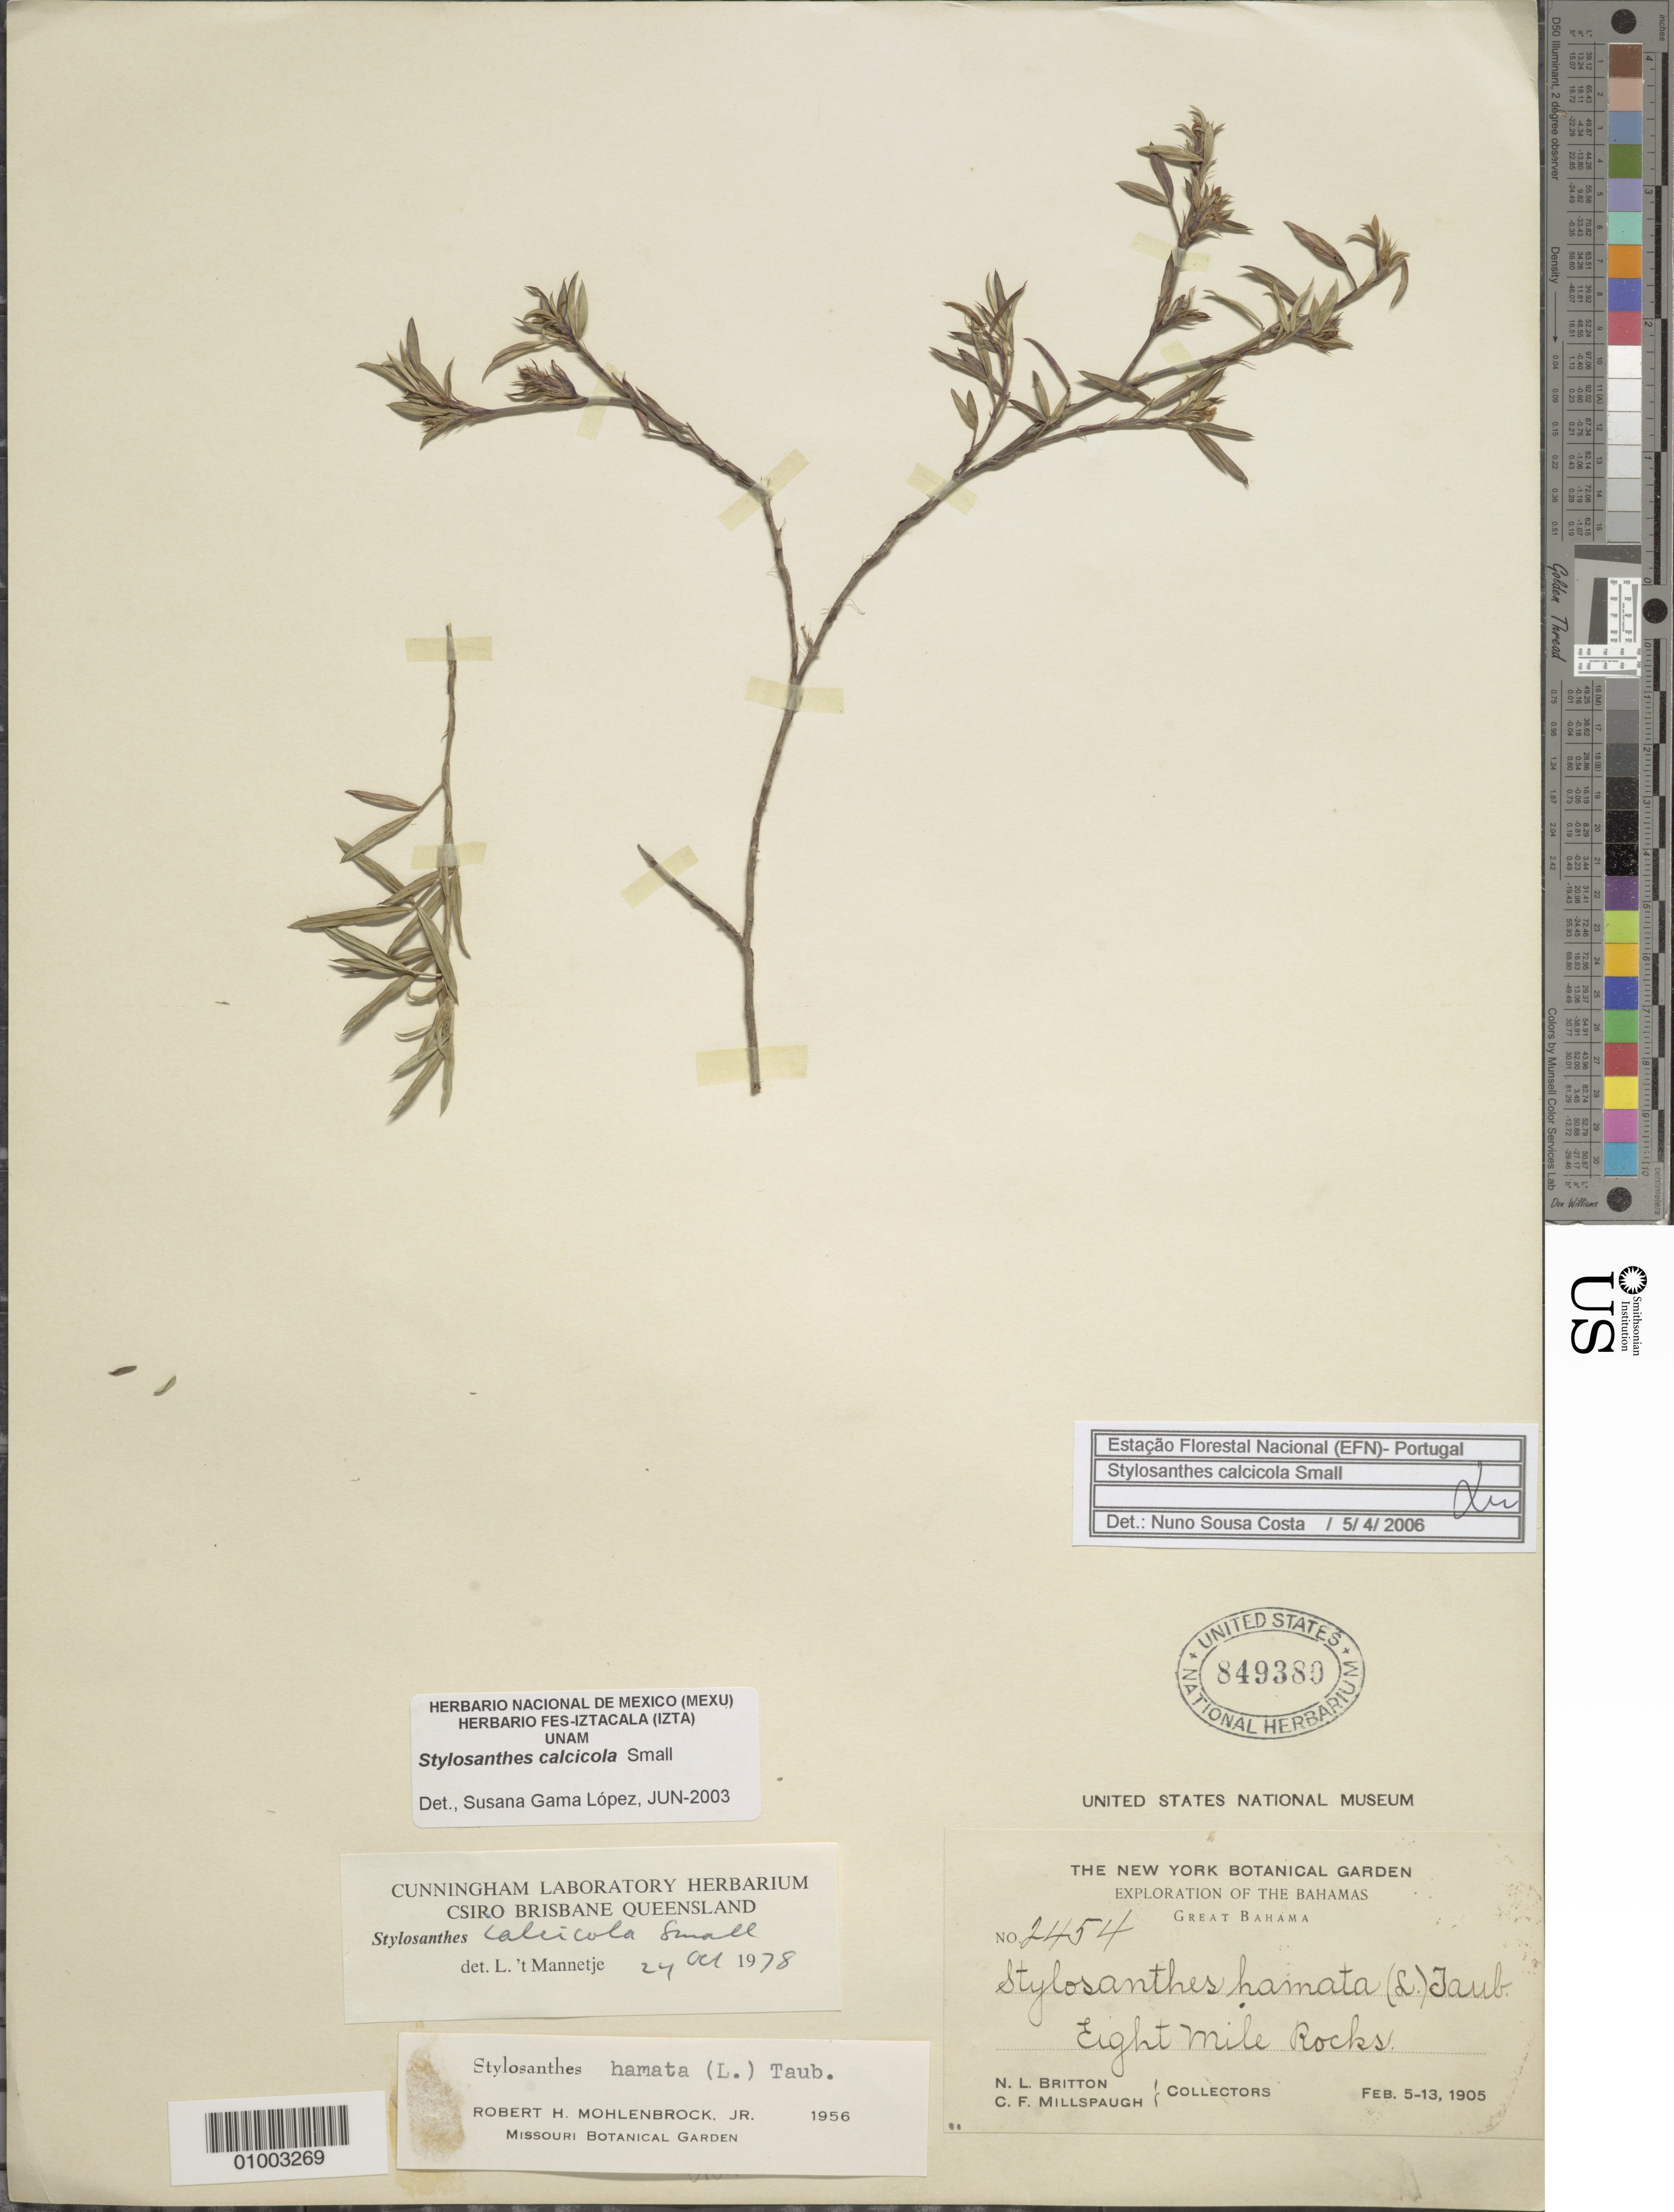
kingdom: Plantae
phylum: Tracheophyta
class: Magnoliopsida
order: Fabales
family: Fabaceae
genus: Stylosanthes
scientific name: Stylosanthes calcicola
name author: Small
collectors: N. Britton & C. F. Millspaugh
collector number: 2454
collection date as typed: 05 Feb 1905 to 13 Feb 1905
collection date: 1905-02-05/1905-02-13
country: Bahamas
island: Great Bahama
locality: Eight Mile Rocks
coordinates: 0 N, 0 E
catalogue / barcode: US 849380